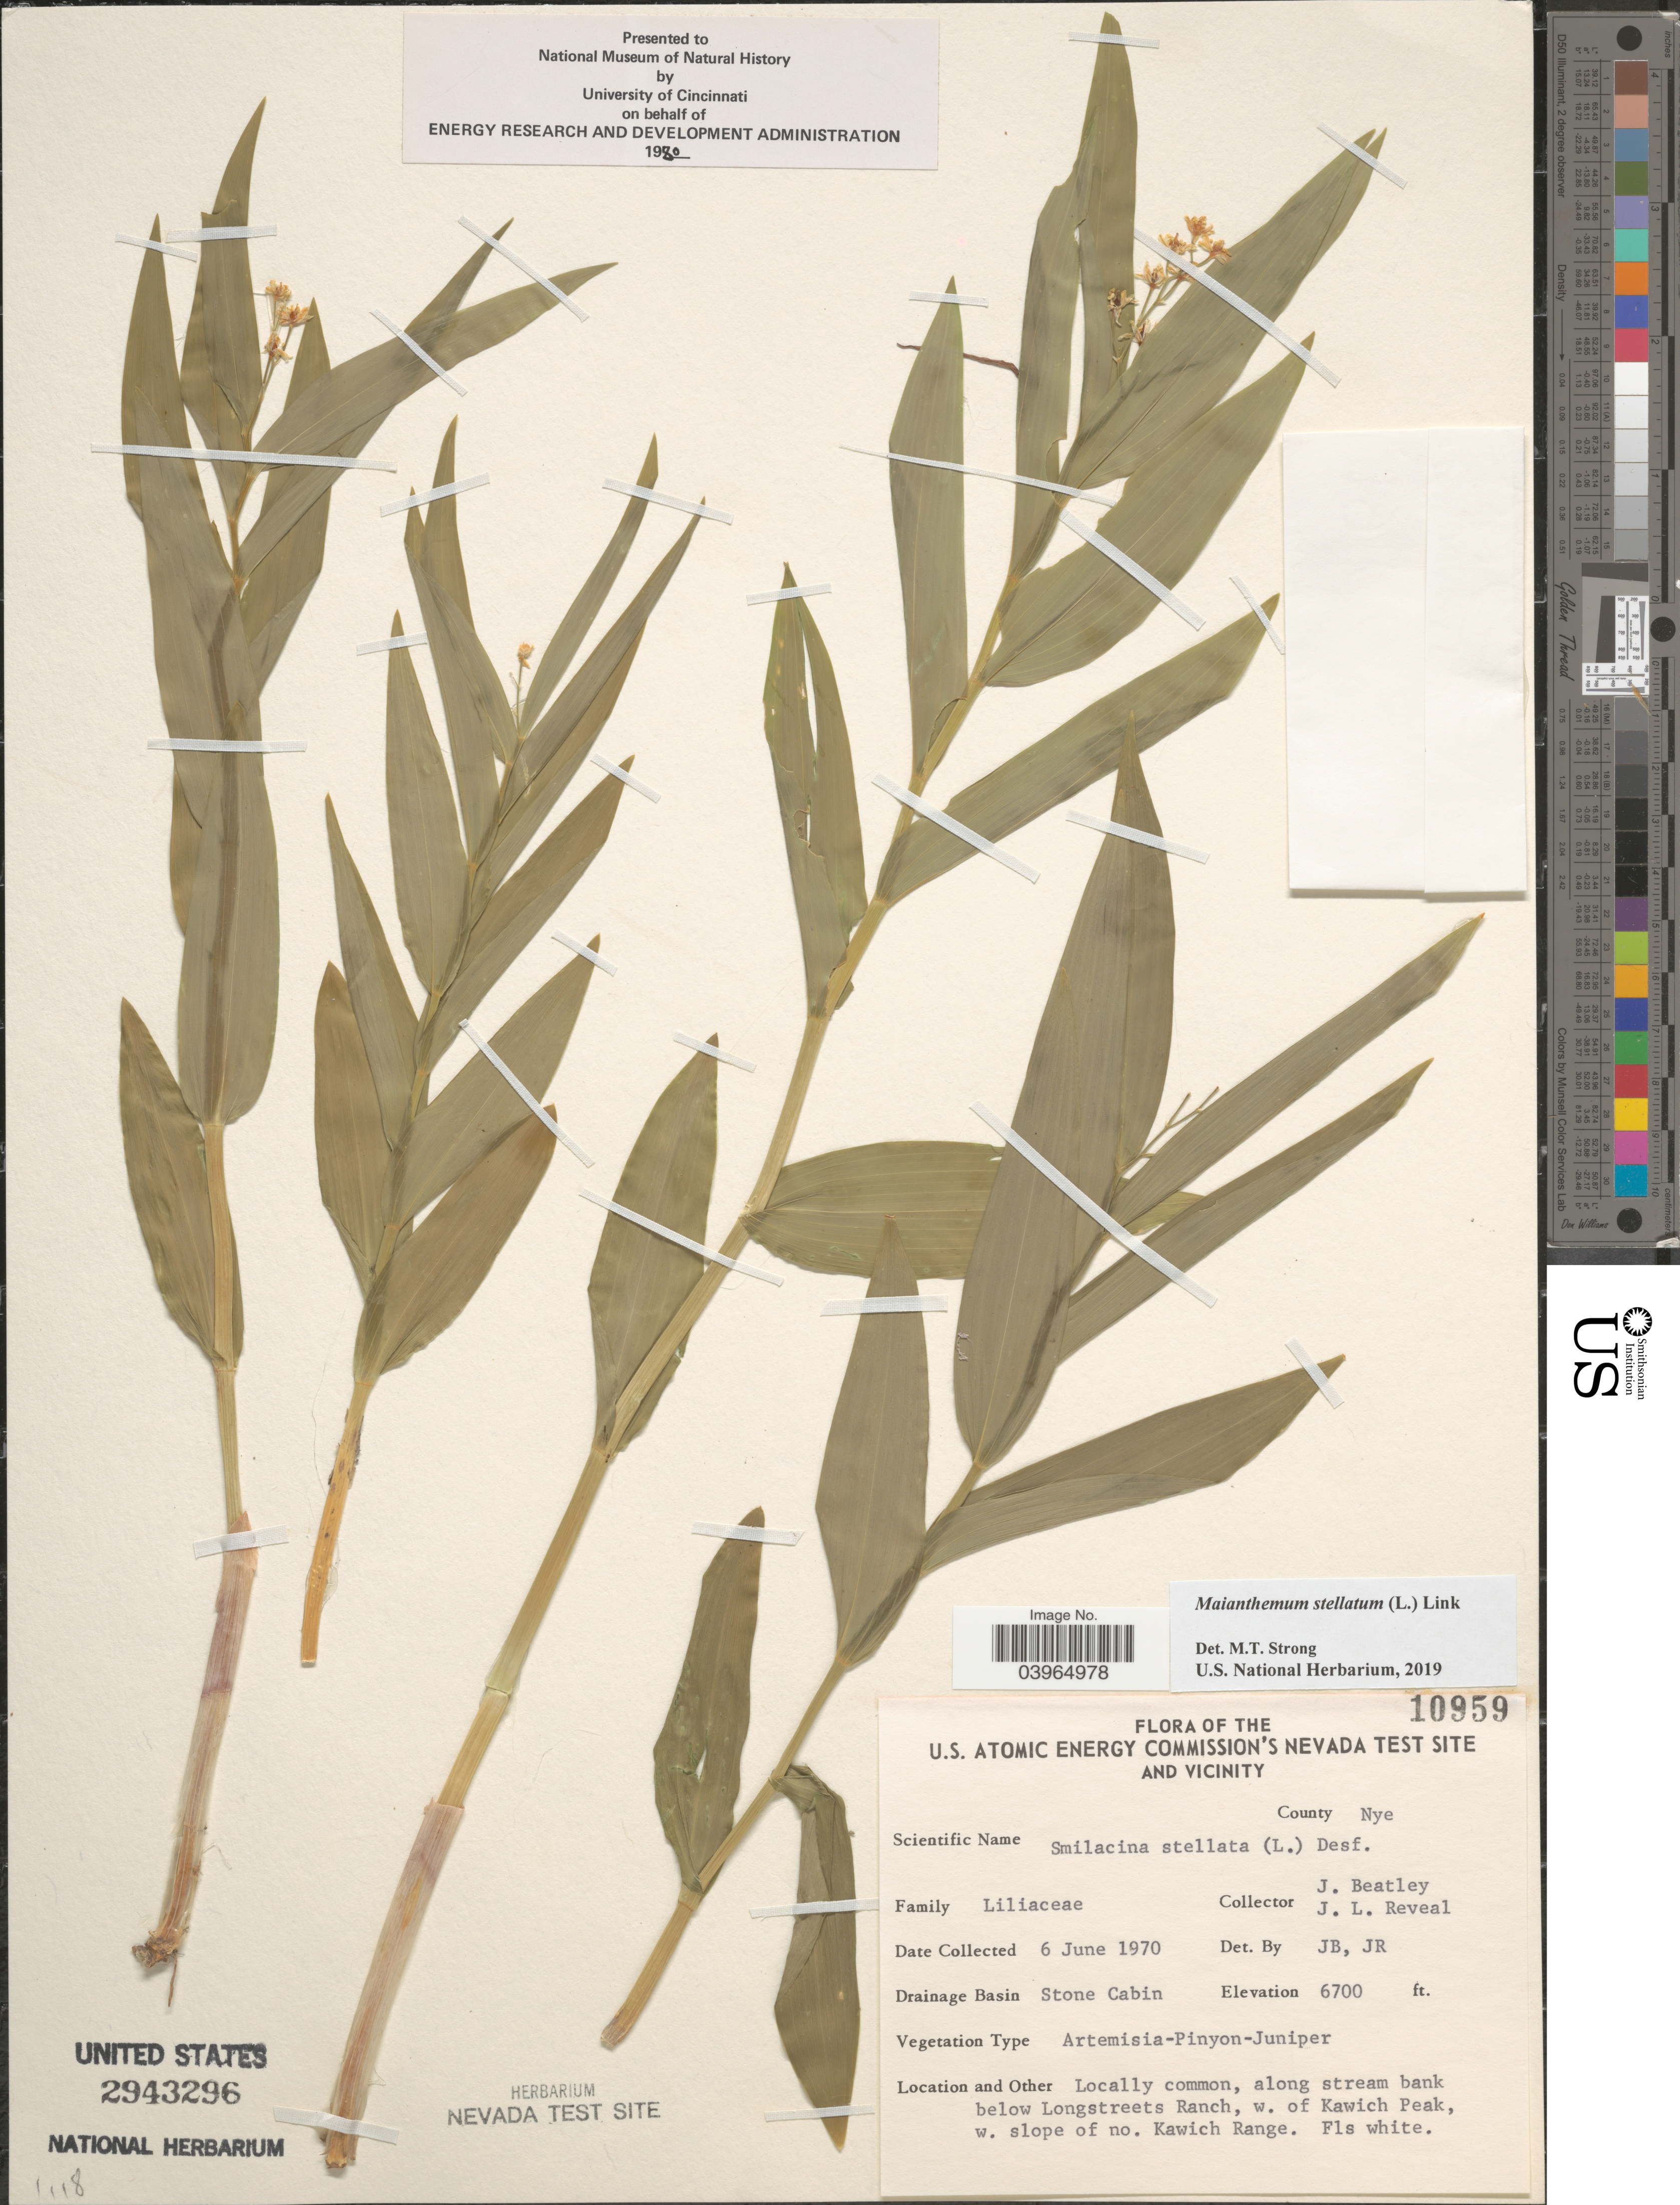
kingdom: Plantae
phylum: Tracheophyta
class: Liliopsida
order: Asparagales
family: Asparagaceae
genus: Maianthemum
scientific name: Maianthemum stellatum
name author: (L.) Link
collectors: J. C. Beatley & J. L. Reveal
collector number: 10959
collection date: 1970-06-06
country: United States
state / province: Nevada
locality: The U.S. Atomic Energy Commission's Nevada Test Site and vicinity. County Nye. Drainage Basin Stone Cabin. Along stream bank below Longstreets Ranch, w. of Kawich Peak, w. slope of no. Kawich Range.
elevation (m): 2042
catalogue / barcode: US 2943296